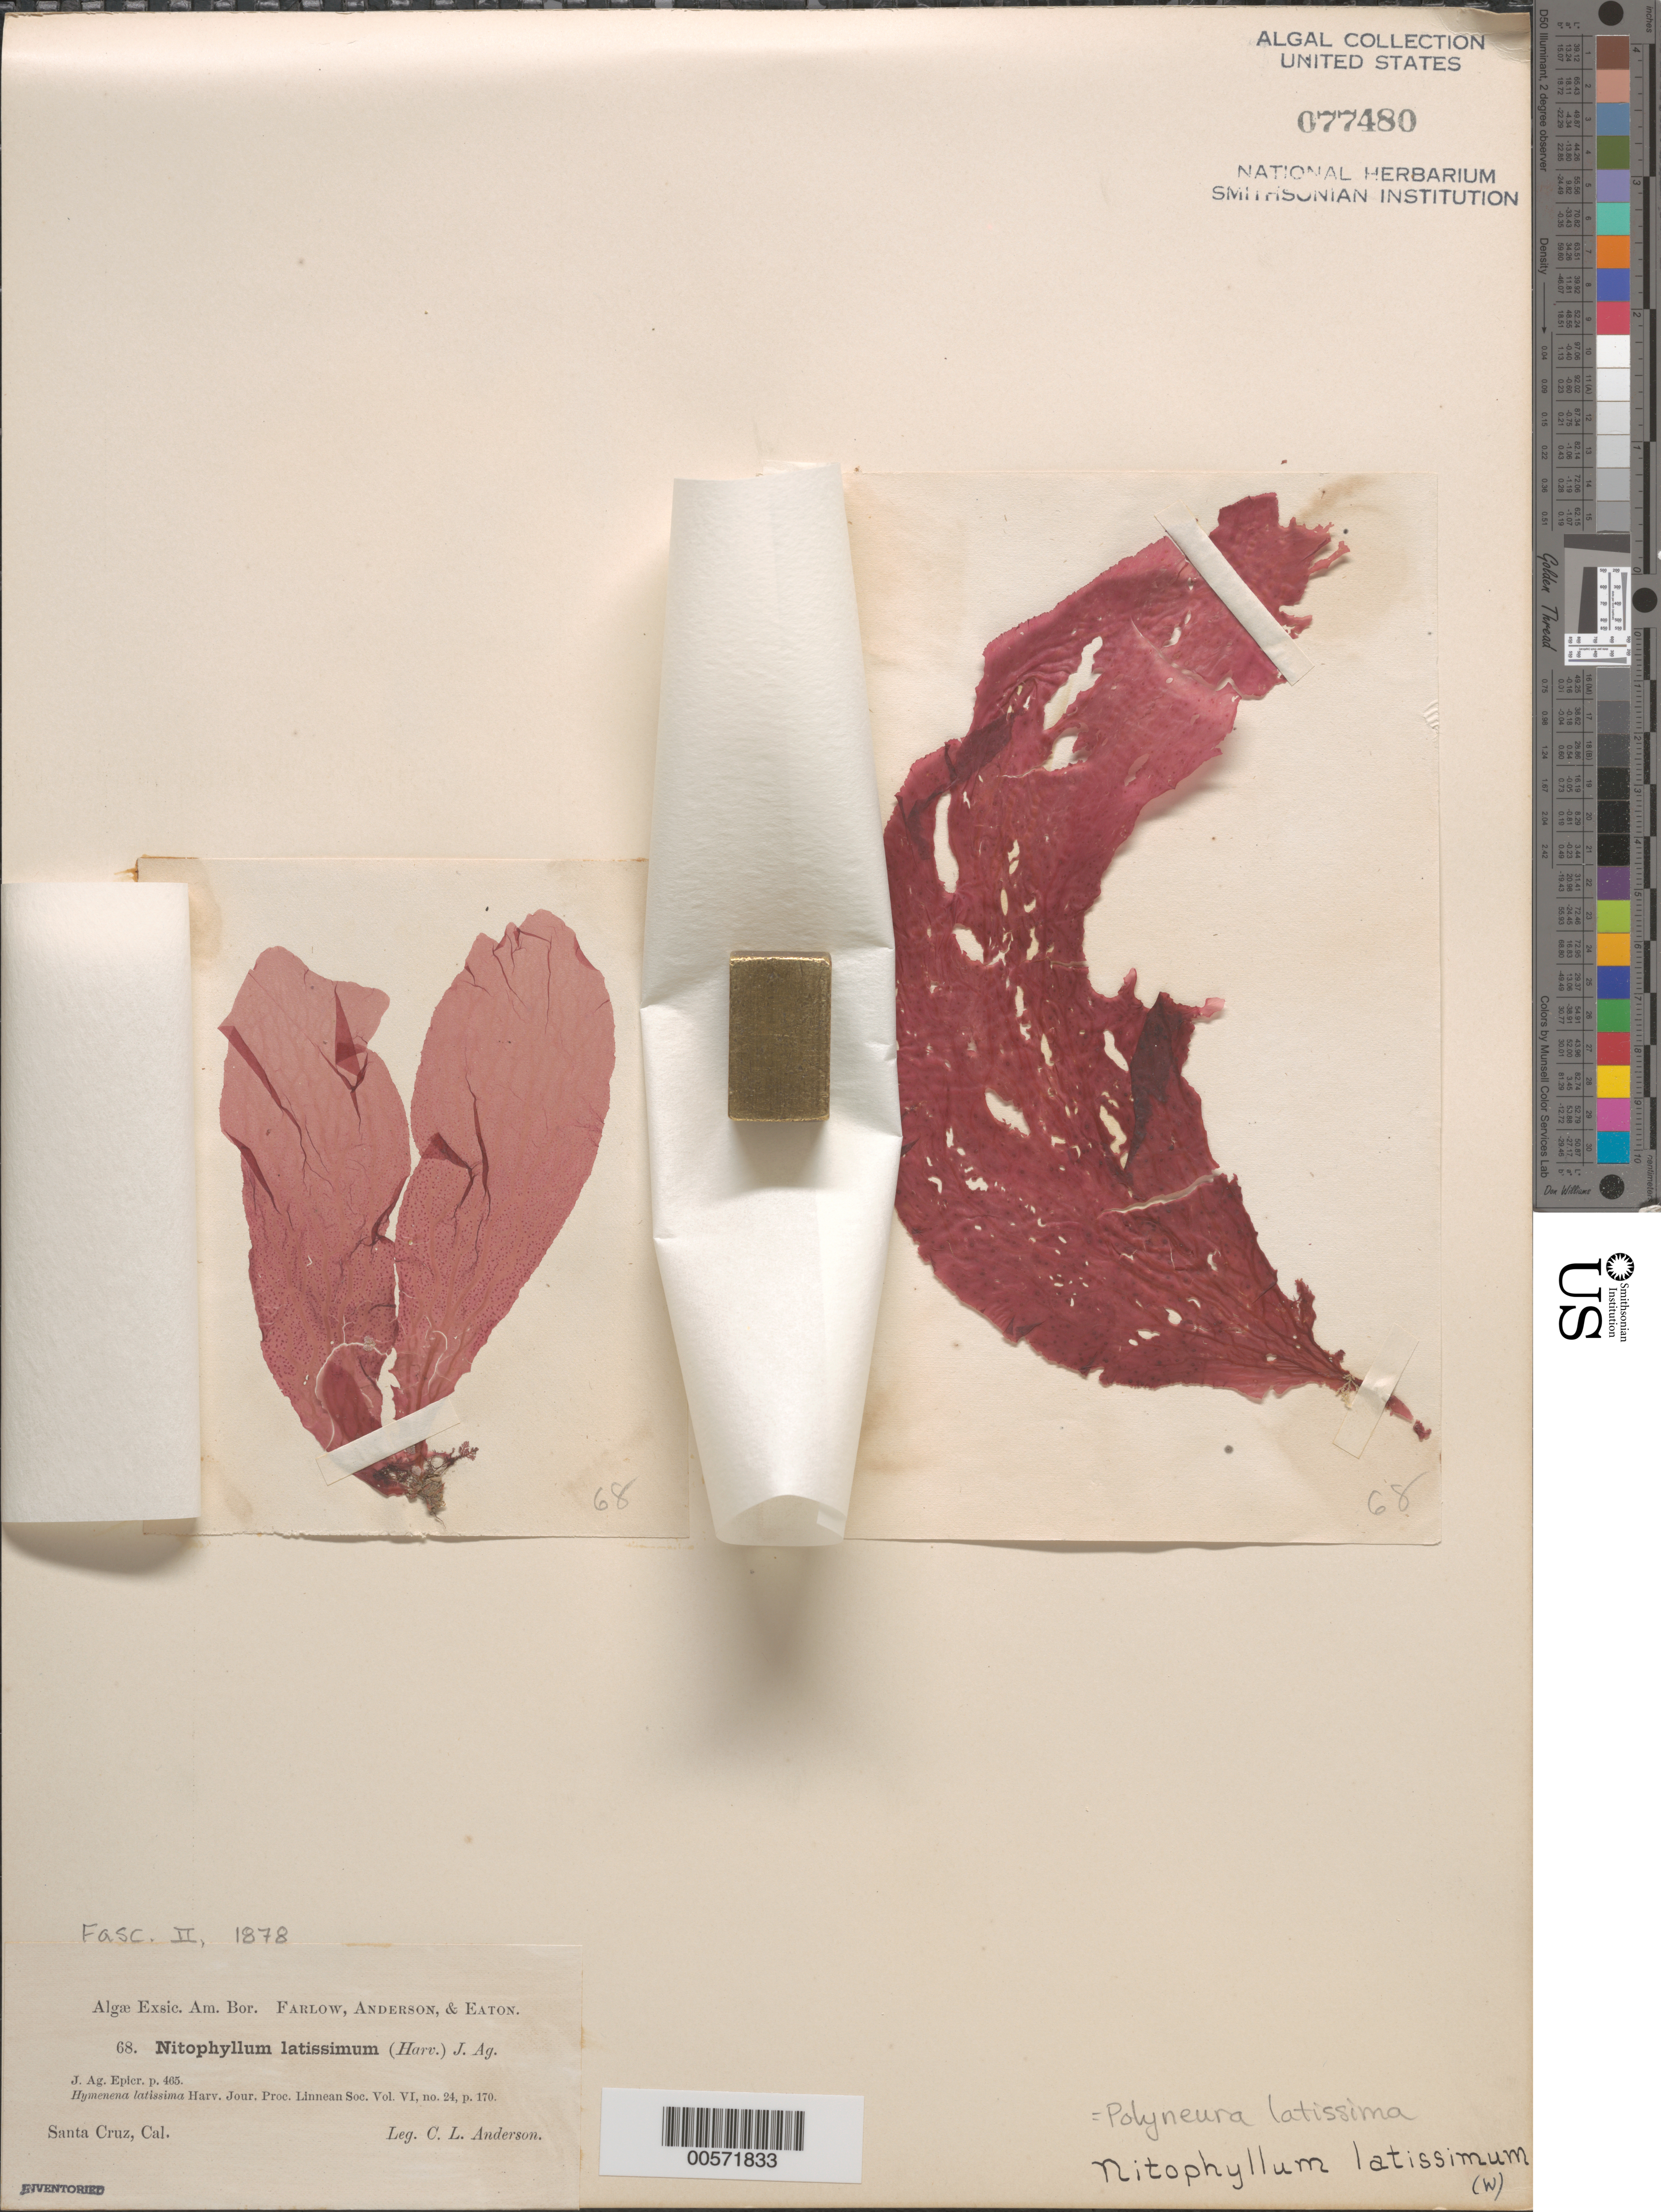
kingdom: Plantae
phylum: Rhodophyta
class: Florideophyceae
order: Ceramiales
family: Delesseriaceae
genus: Polyneura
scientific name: Polyneura latissima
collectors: C. L. Anderson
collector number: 68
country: United States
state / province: California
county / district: Santa Cruz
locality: Santa Cruz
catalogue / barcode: US 77480